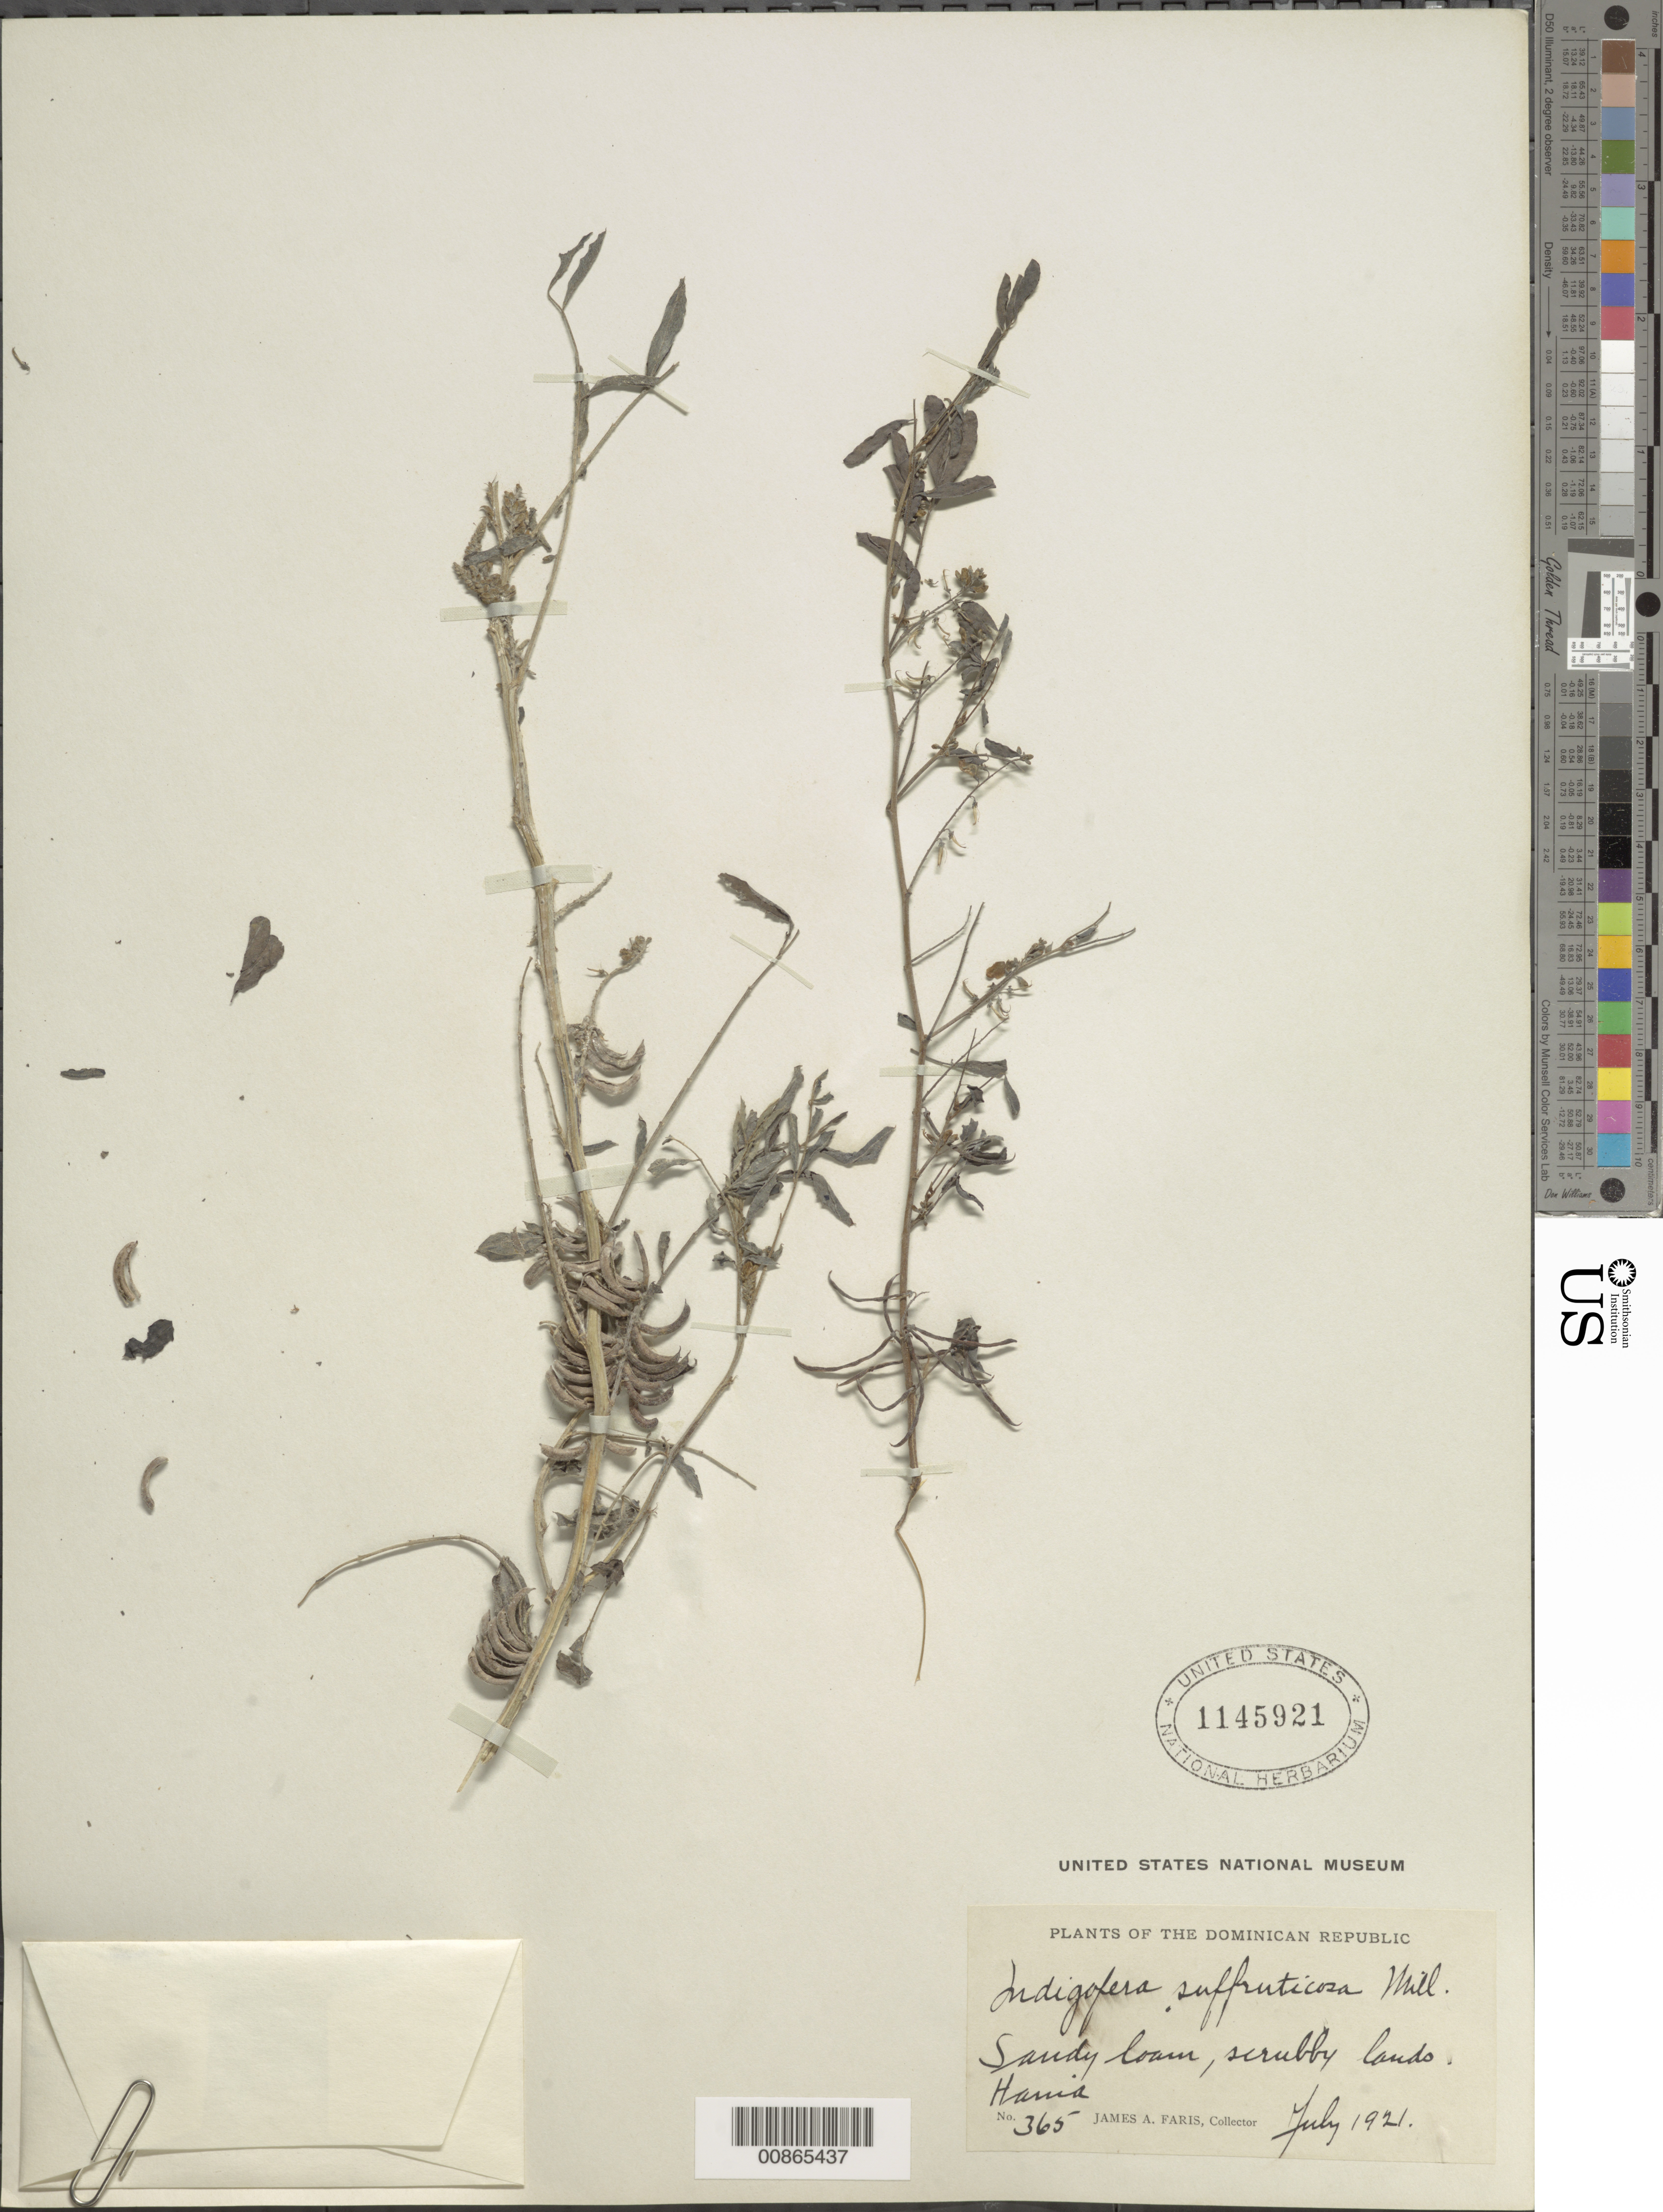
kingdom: Plantae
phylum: Tracheophyta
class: Magnoliopsida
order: Fabales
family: Fabaceae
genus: Indigofera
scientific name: Indigofera suffruticosa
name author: Mill.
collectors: J. Faris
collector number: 365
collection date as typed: Jul 1921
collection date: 1921-07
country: Dominican Republic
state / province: San Cristóbal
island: Hispaniola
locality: Haina.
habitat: Sandy loam, scrubby lands.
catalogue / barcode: US 1145921